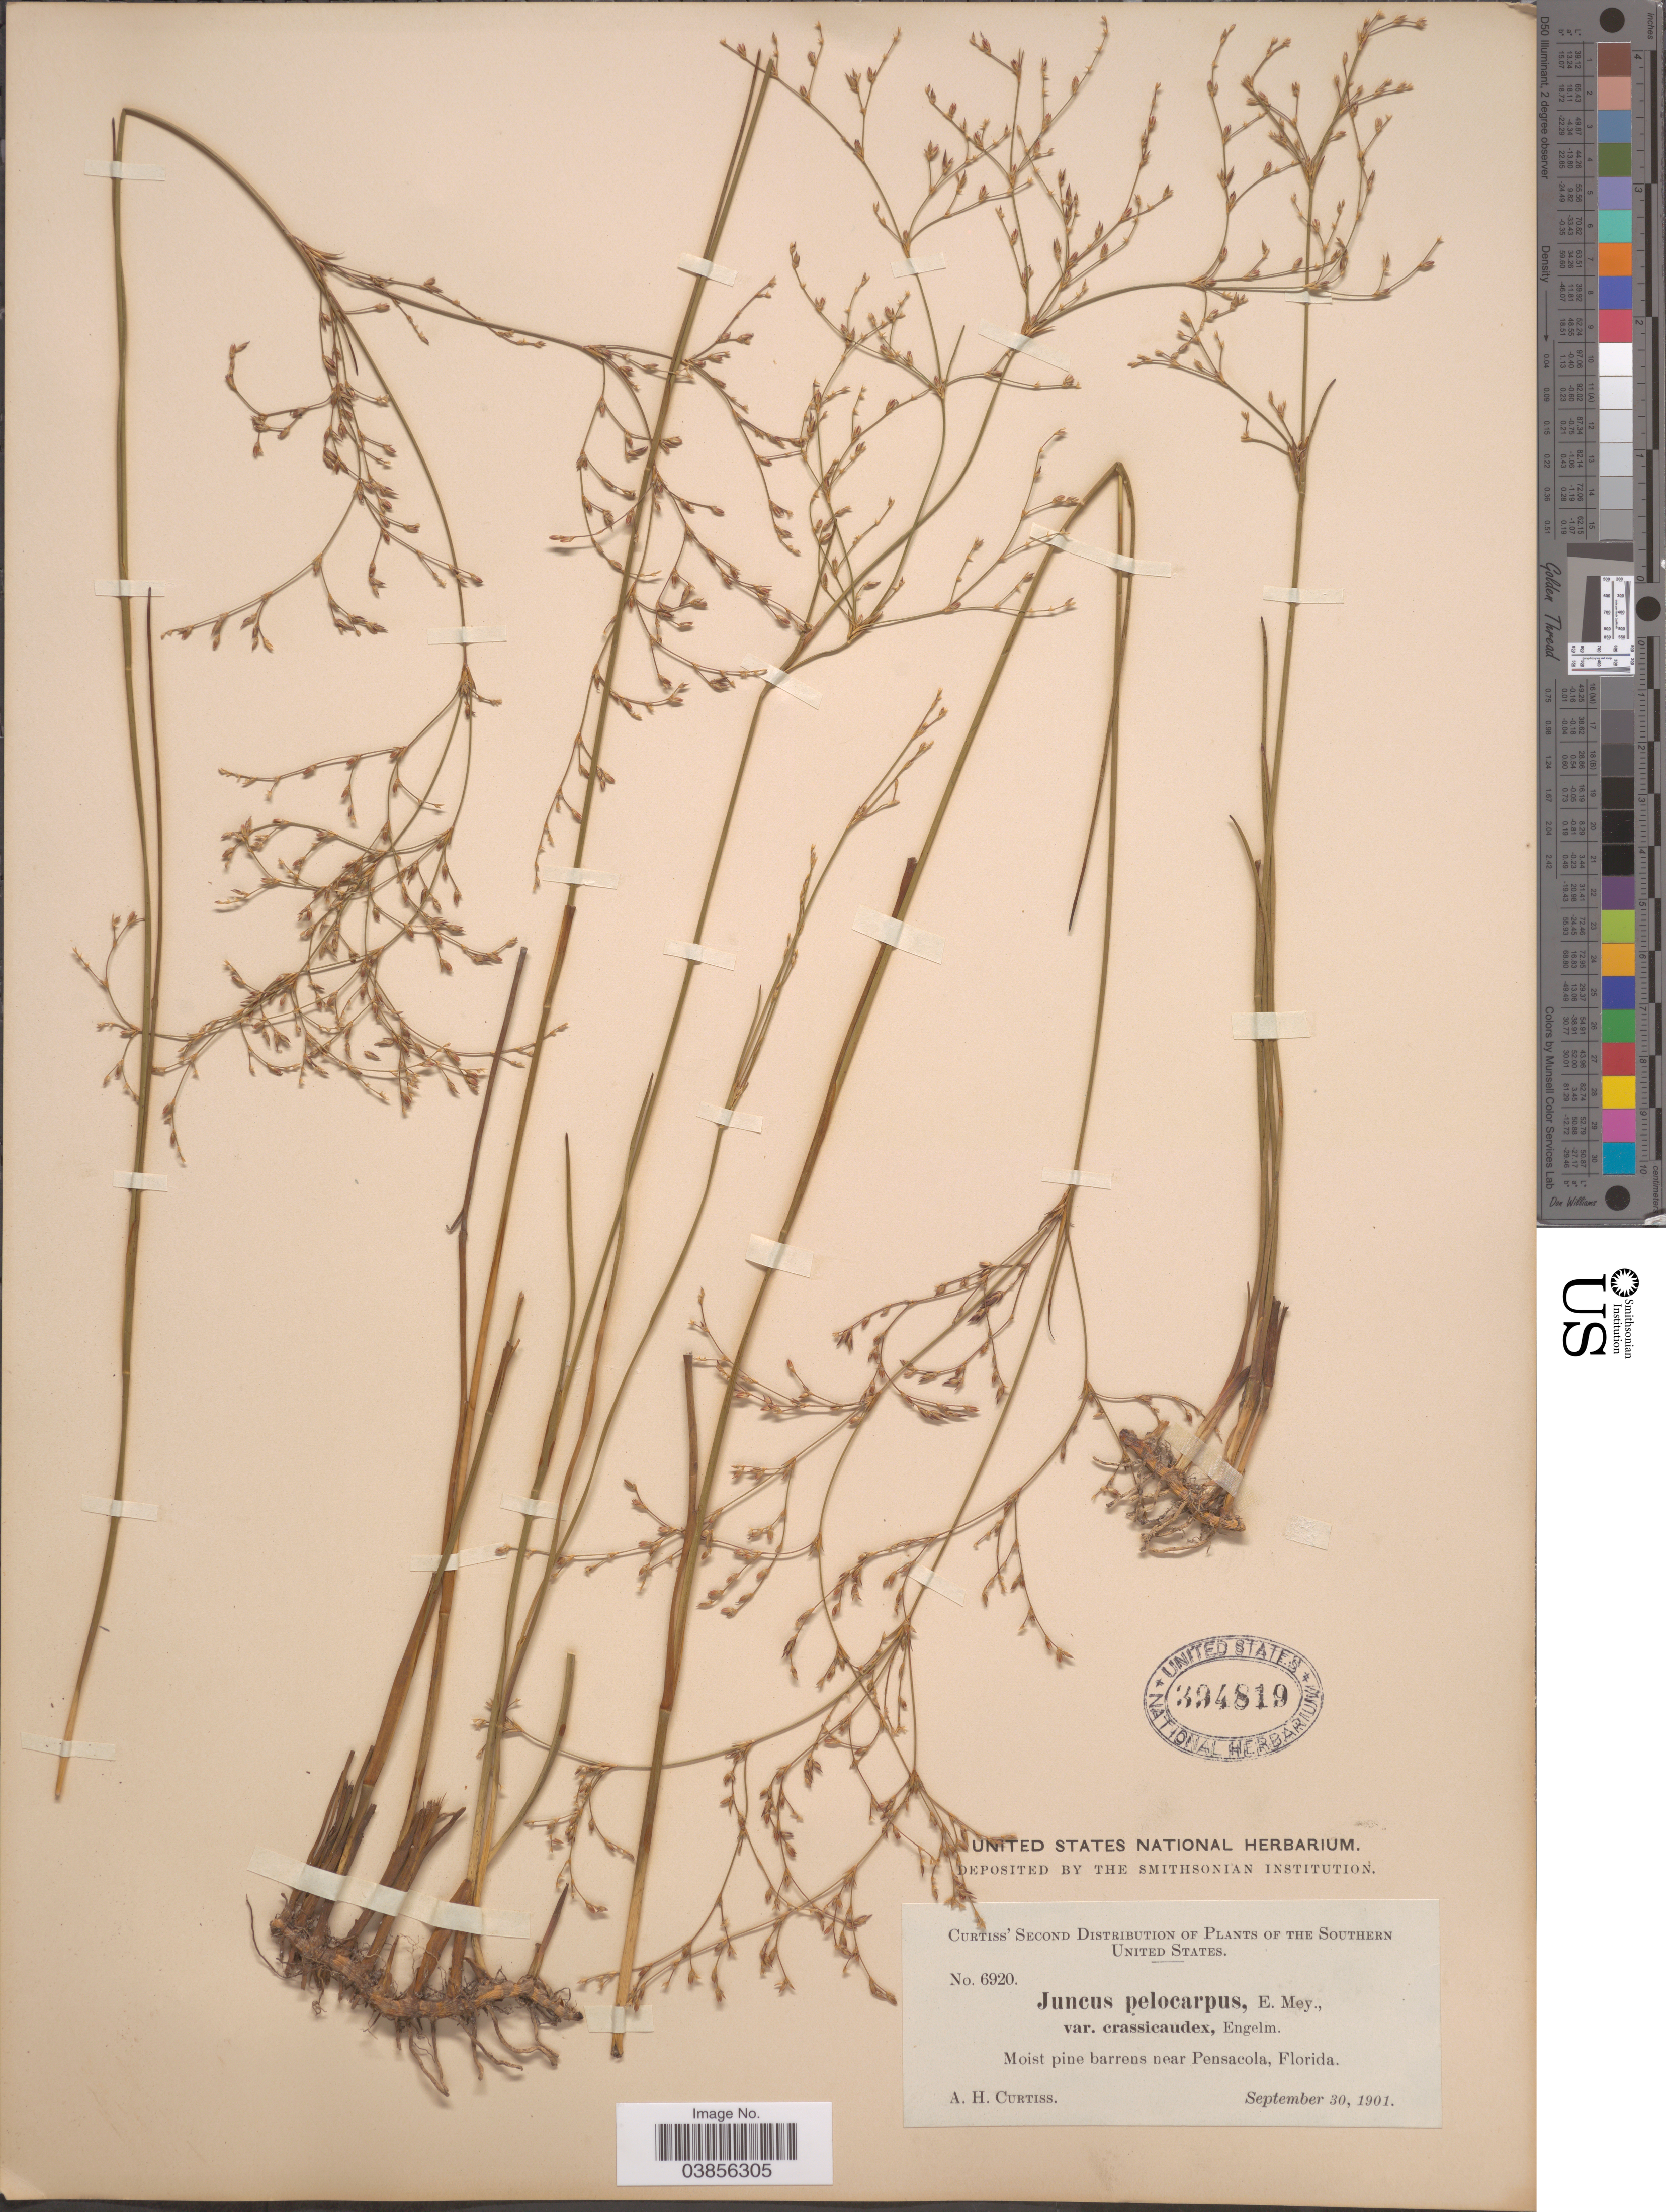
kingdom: Plantae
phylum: Tracheophyta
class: Liliopsida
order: Poales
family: Juncaceae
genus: Juncus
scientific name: Juncus pelocarpus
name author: E. Mey.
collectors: A. H. Curtiss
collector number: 6920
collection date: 1901-09-30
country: United States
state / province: Florida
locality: The Southern United States. Near Pensacola.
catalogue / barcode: US 394819